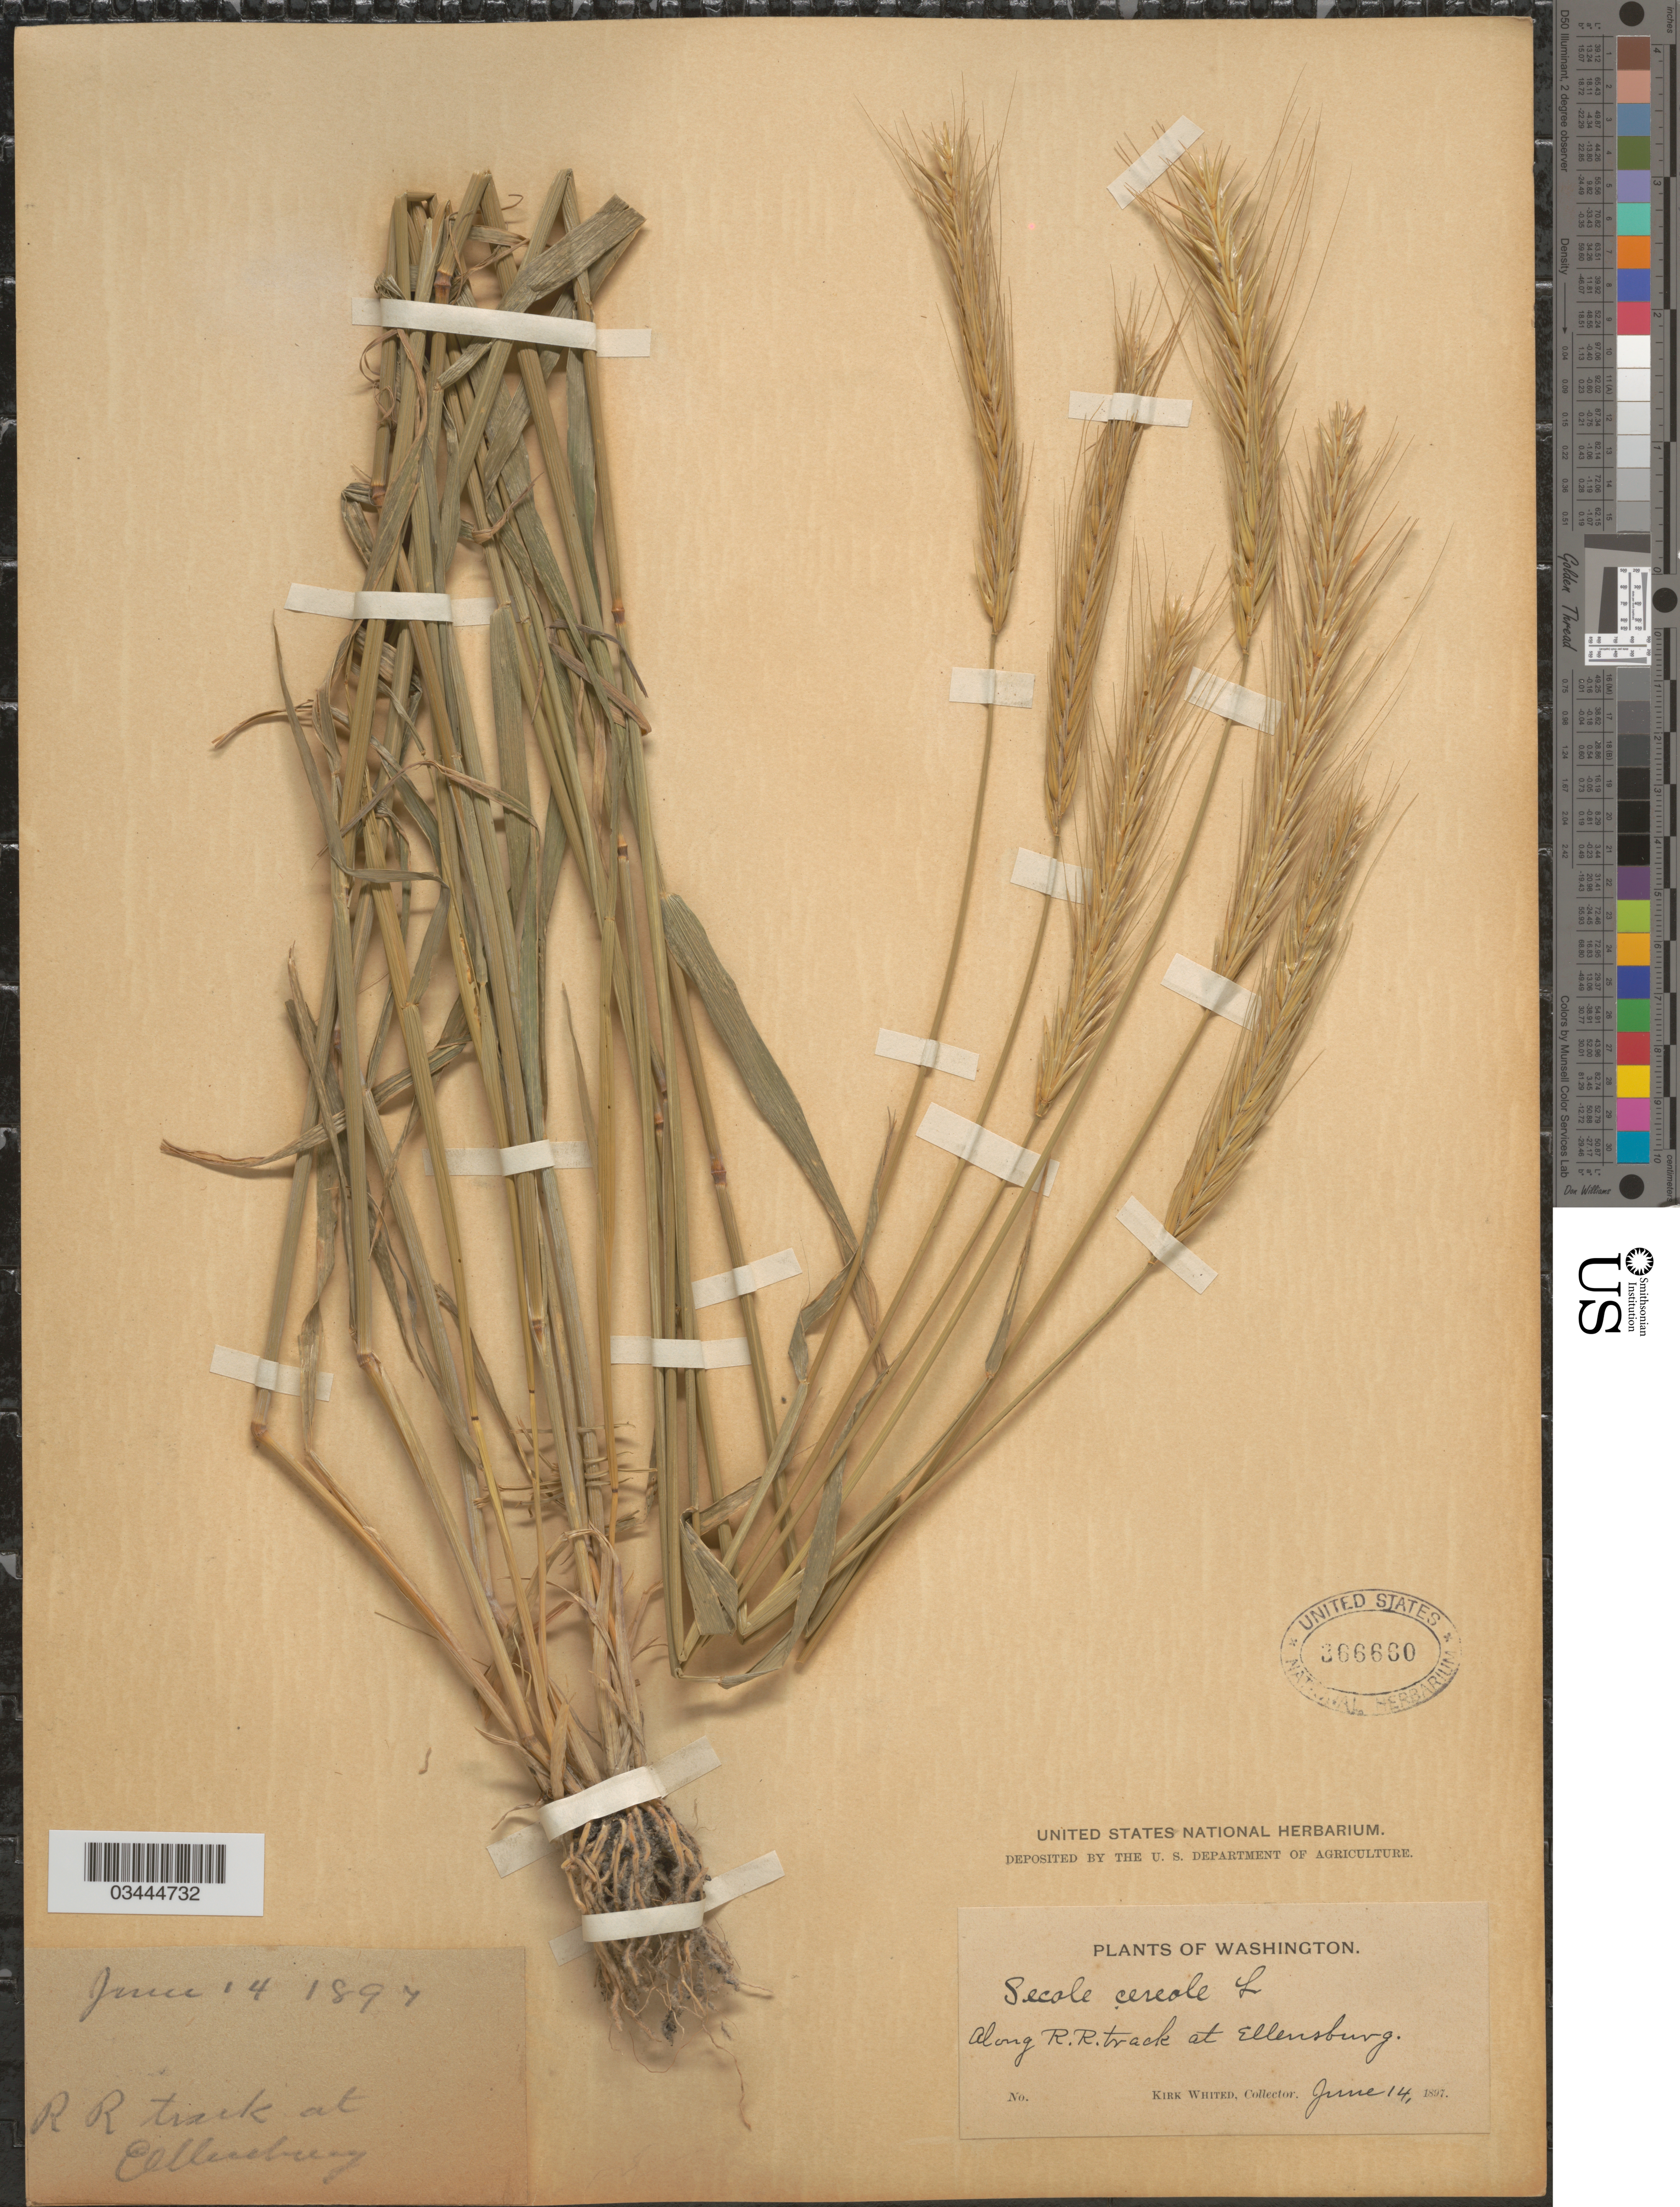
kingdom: Plantae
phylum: Tracheophyta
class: Liliopsida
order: Poales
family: Poaceae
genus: Secale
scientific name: Secale cereale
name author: L.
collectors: K. Whited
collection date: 1897-06-14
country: United States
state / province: Washington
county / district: Kittitas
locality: Along R. R. track at Ellensburg.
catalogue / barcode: US 366660